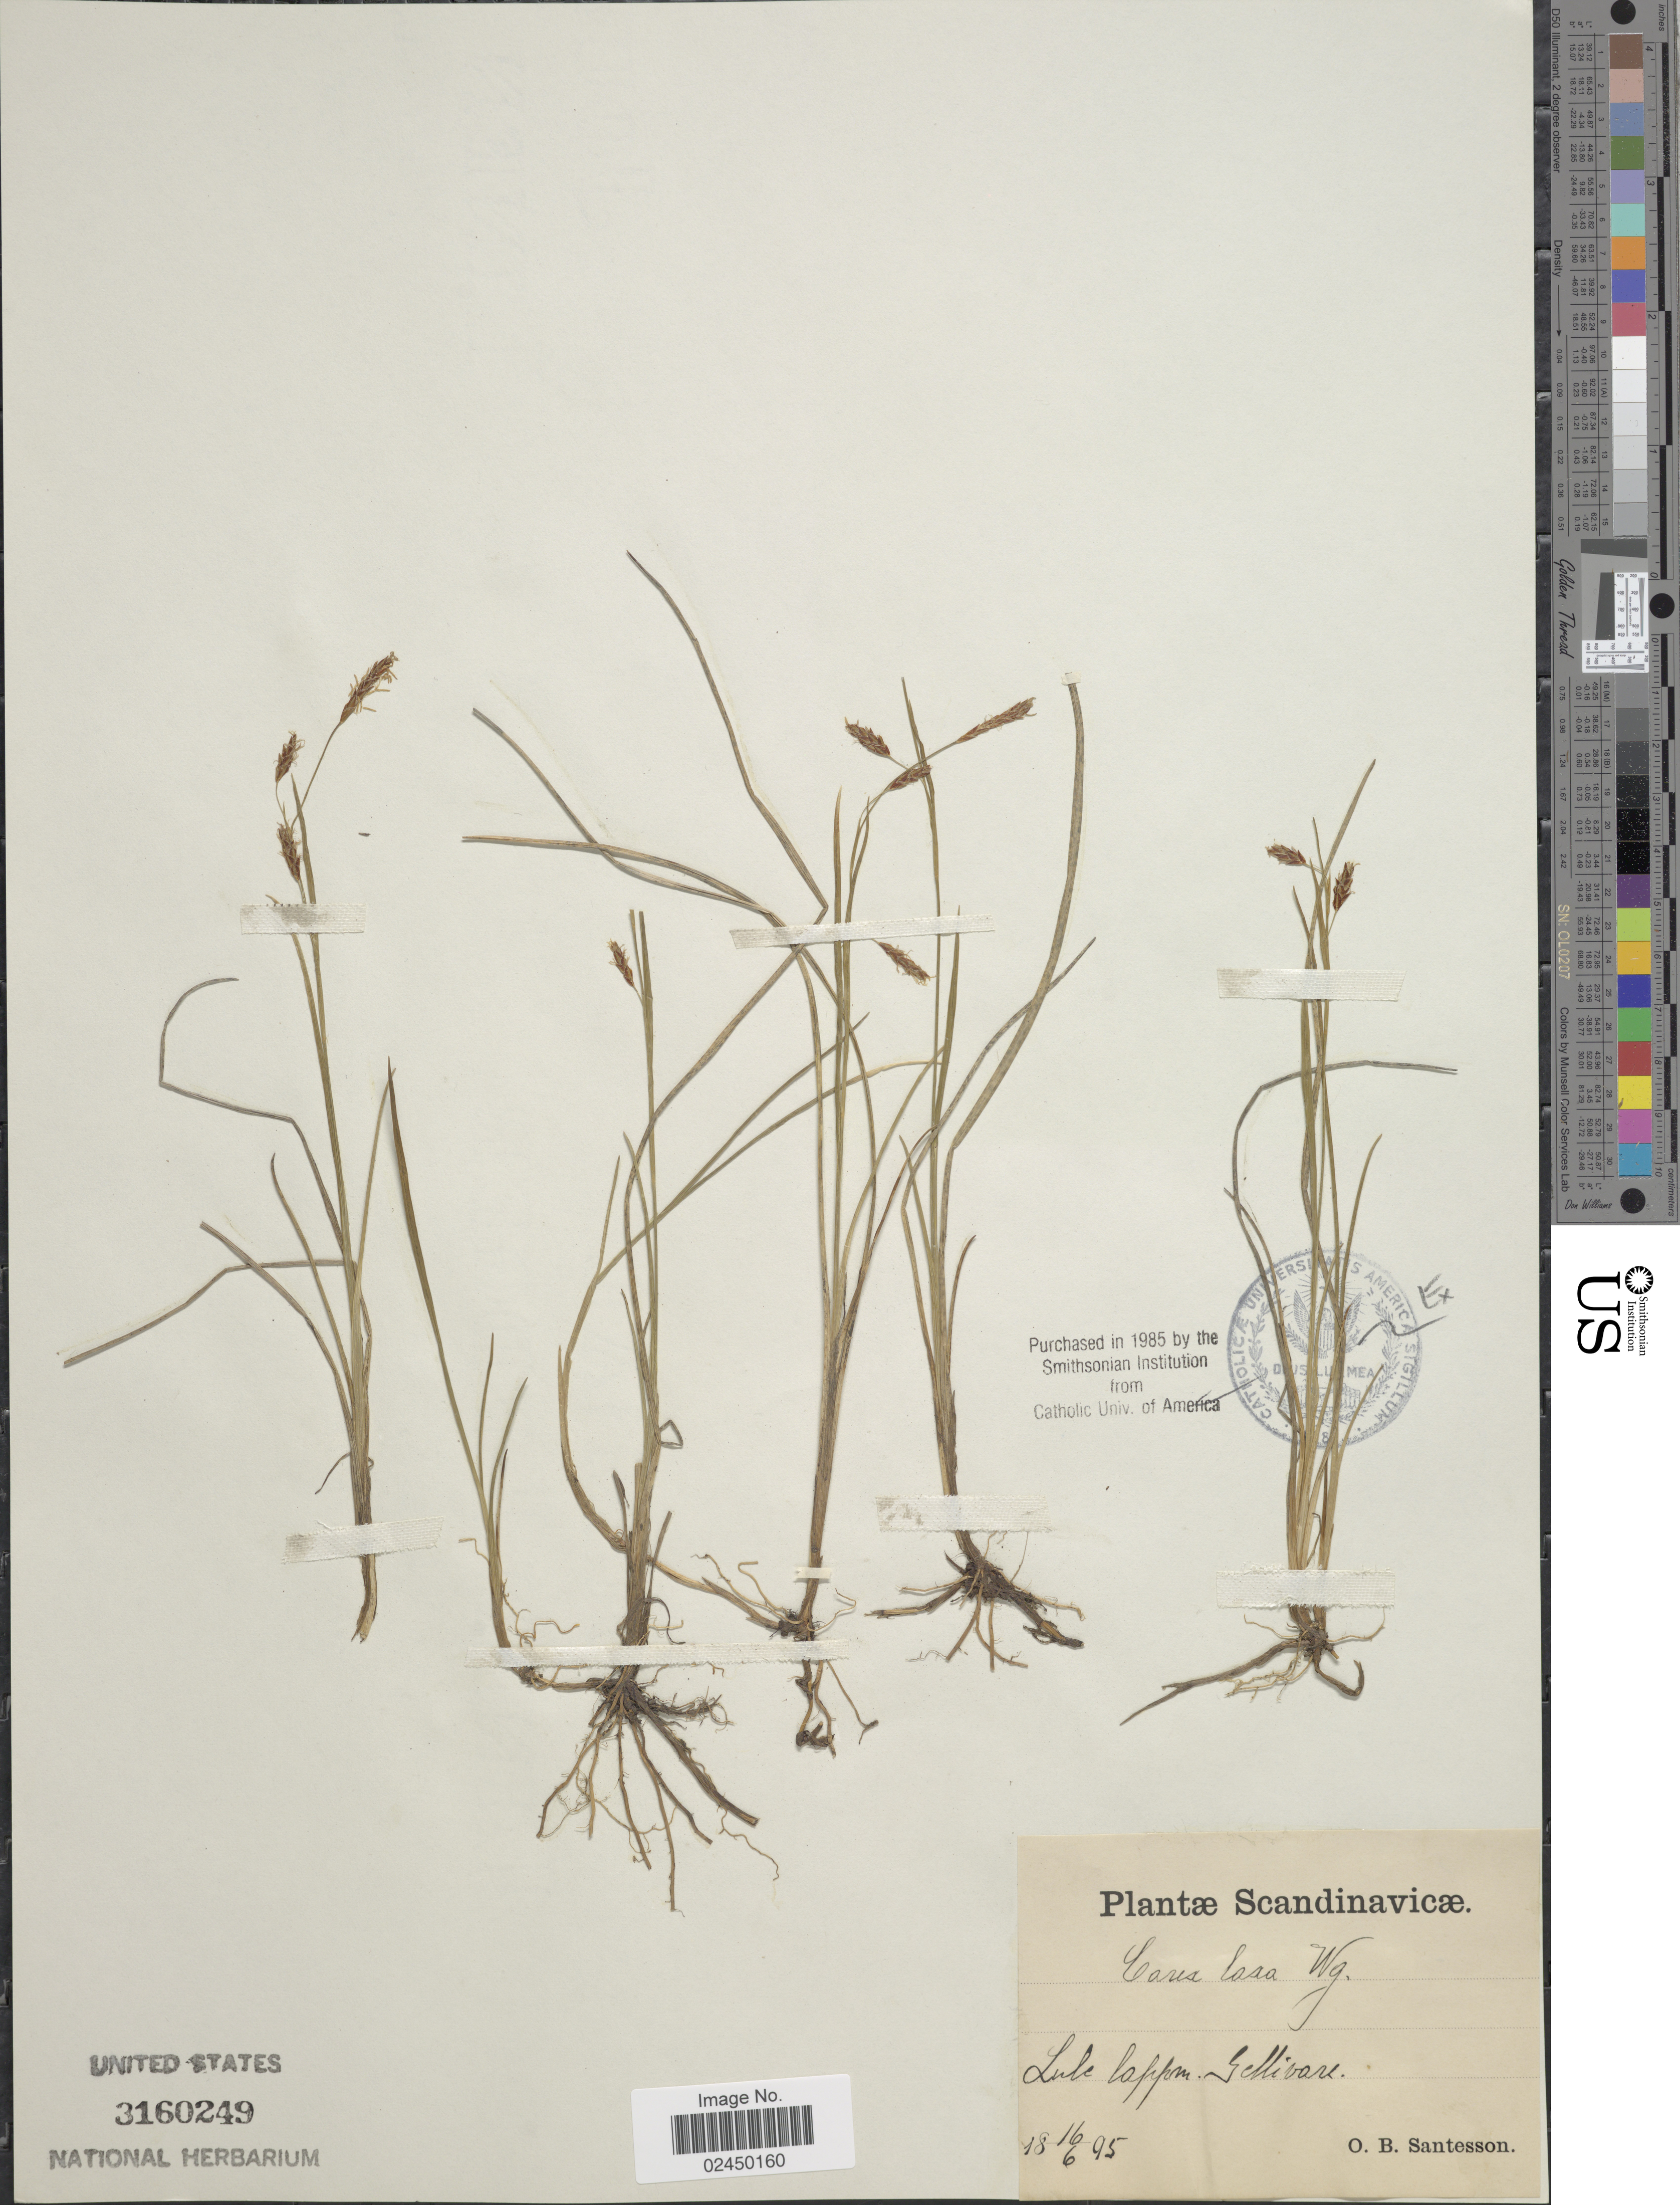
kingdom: Plantae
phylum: Tracheophyta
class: Liliopsida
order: Poales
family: Cyperaceae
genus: Carex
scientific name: Carex laxa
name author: Wahlenb.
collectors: O. Santesson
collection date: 1895-06-16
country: Sweden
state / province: Norrbotten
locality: Scandinavicæ, Lule lappm. Gällivare.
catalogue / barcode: US 3160249